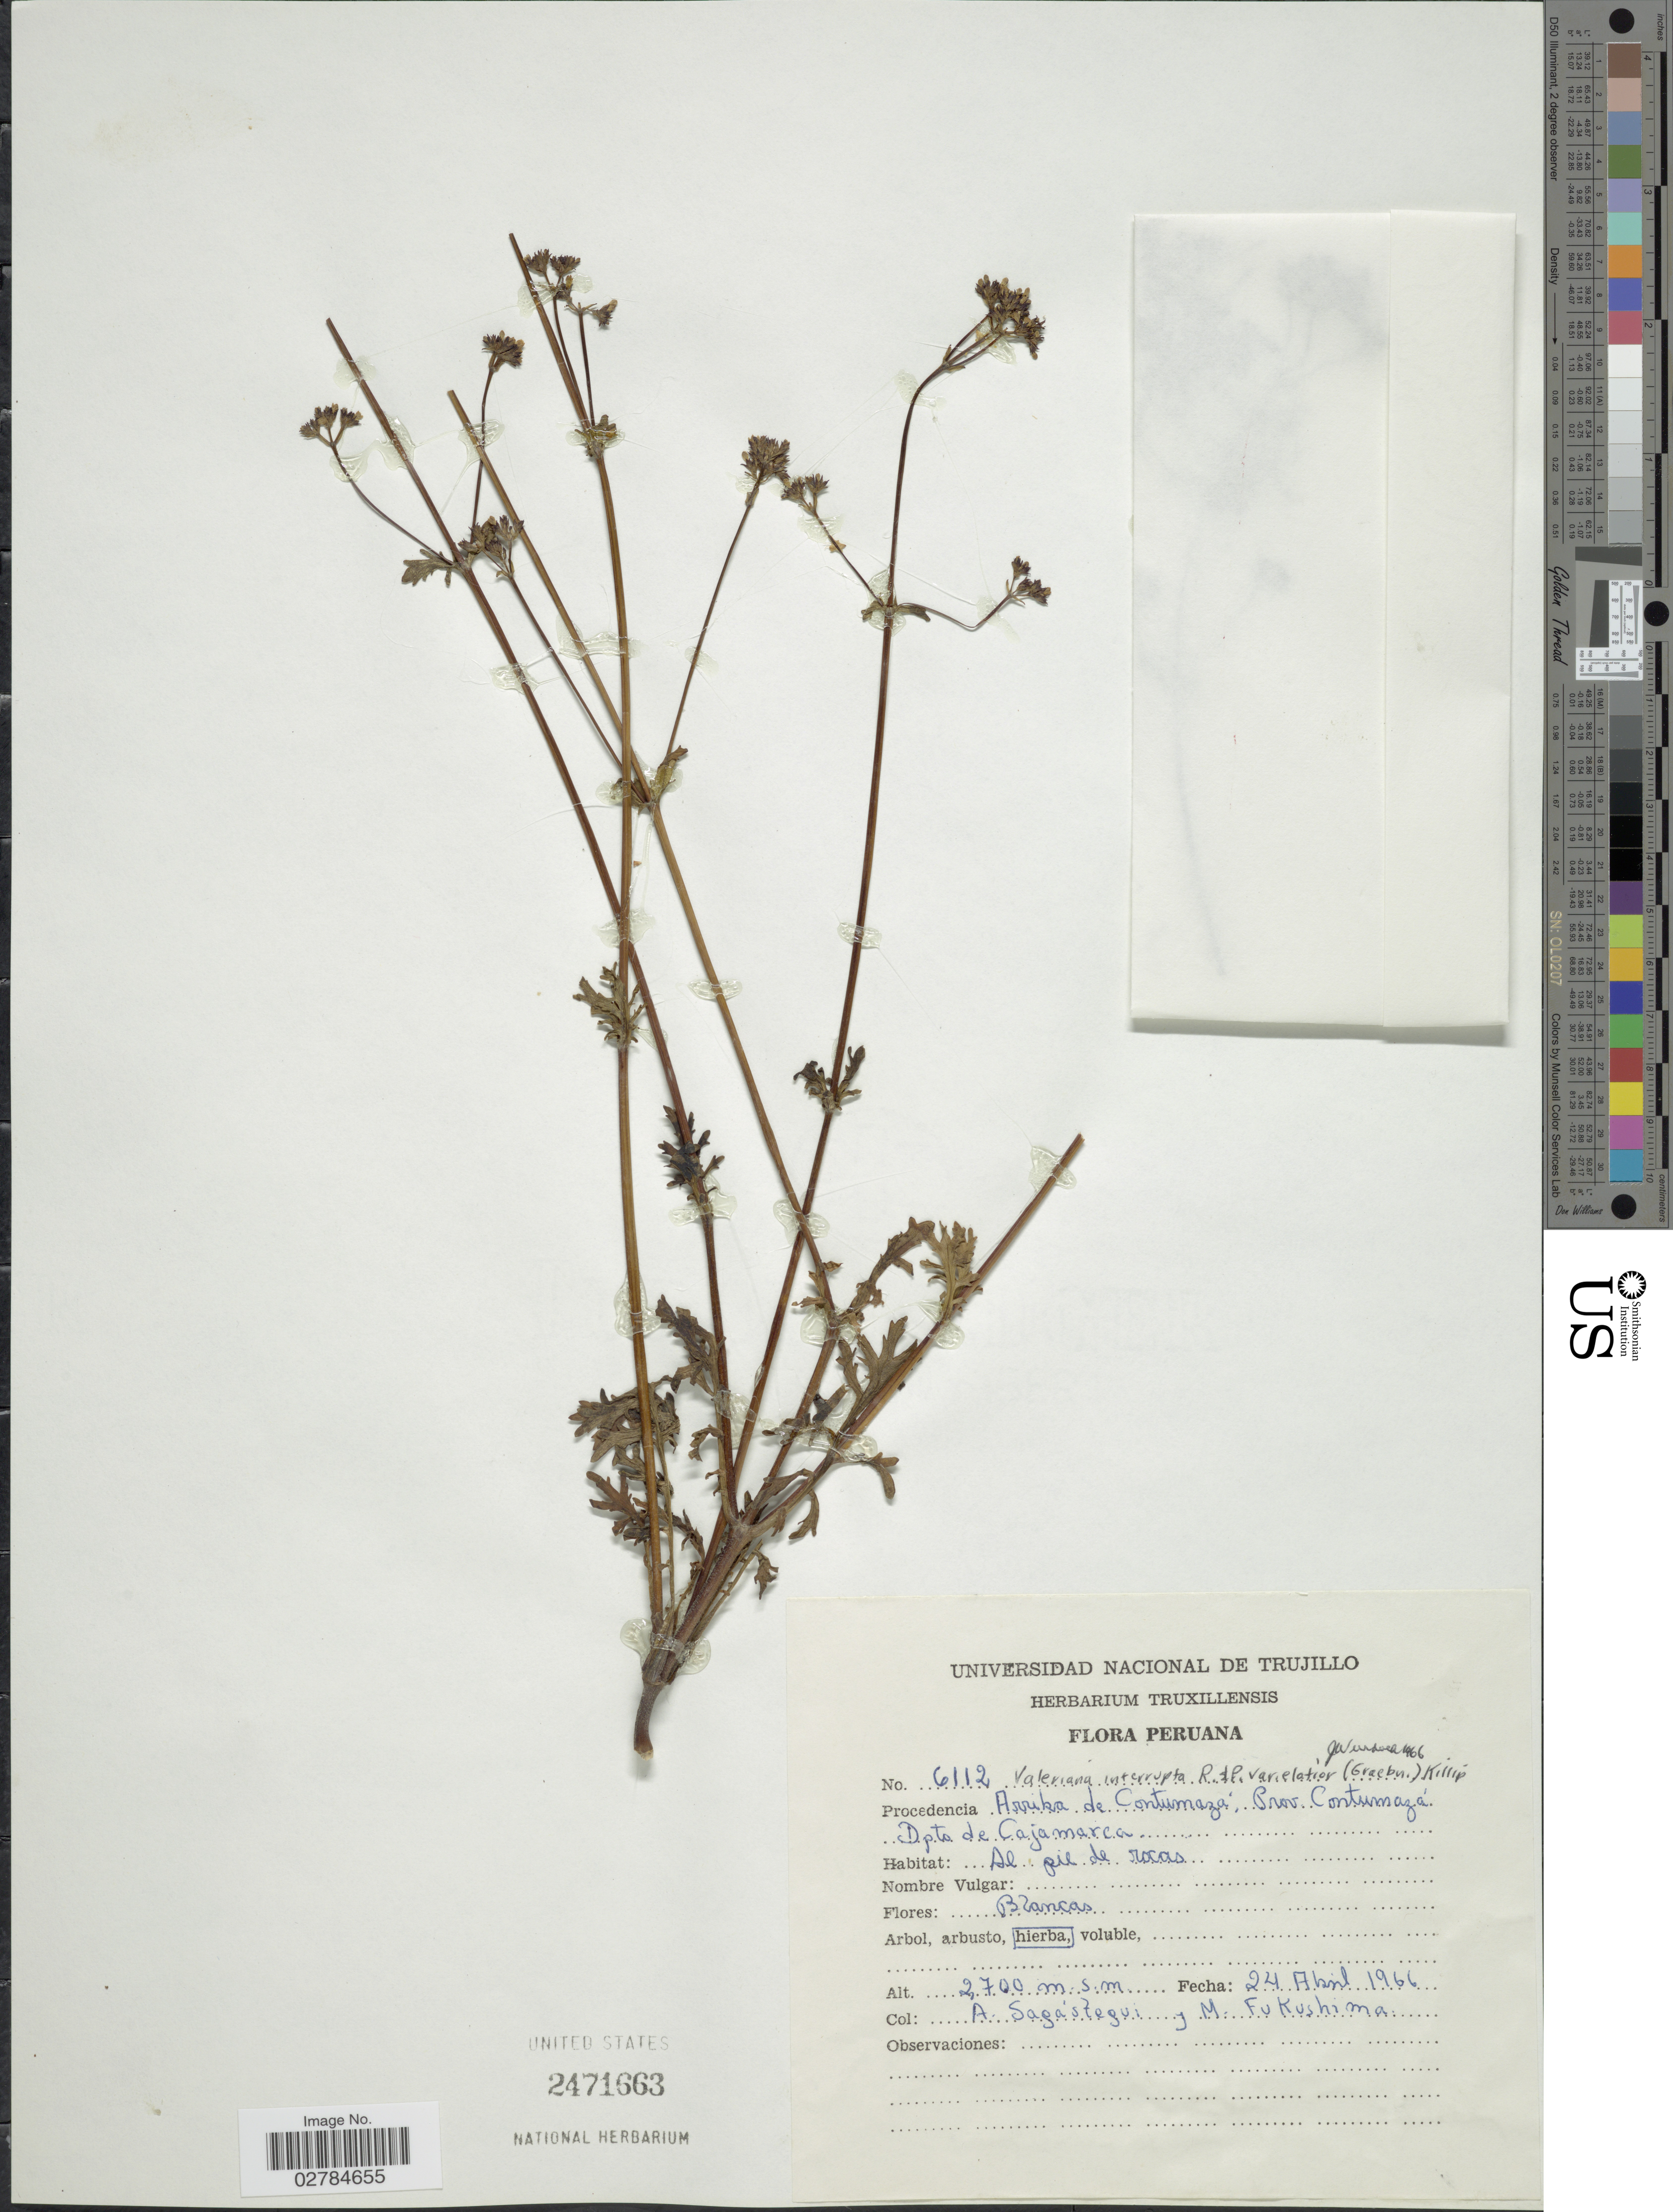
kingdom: Plantae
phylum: Tracheophyta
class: Magnoliopsida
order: Dipsacales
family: Caprifoliaceae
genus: Valeriana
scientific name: Valeriana interrupta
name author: Ruiz & Pav.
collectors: A. Sagastegui & M. Fukushima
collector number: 6112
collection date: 1966-04-24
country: Peru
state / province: Cajamarca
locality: Arriba de Contumazá, Prov. Contumazá, Dpto. de Cajamarca.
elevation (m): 2700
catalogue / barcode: US 2471663